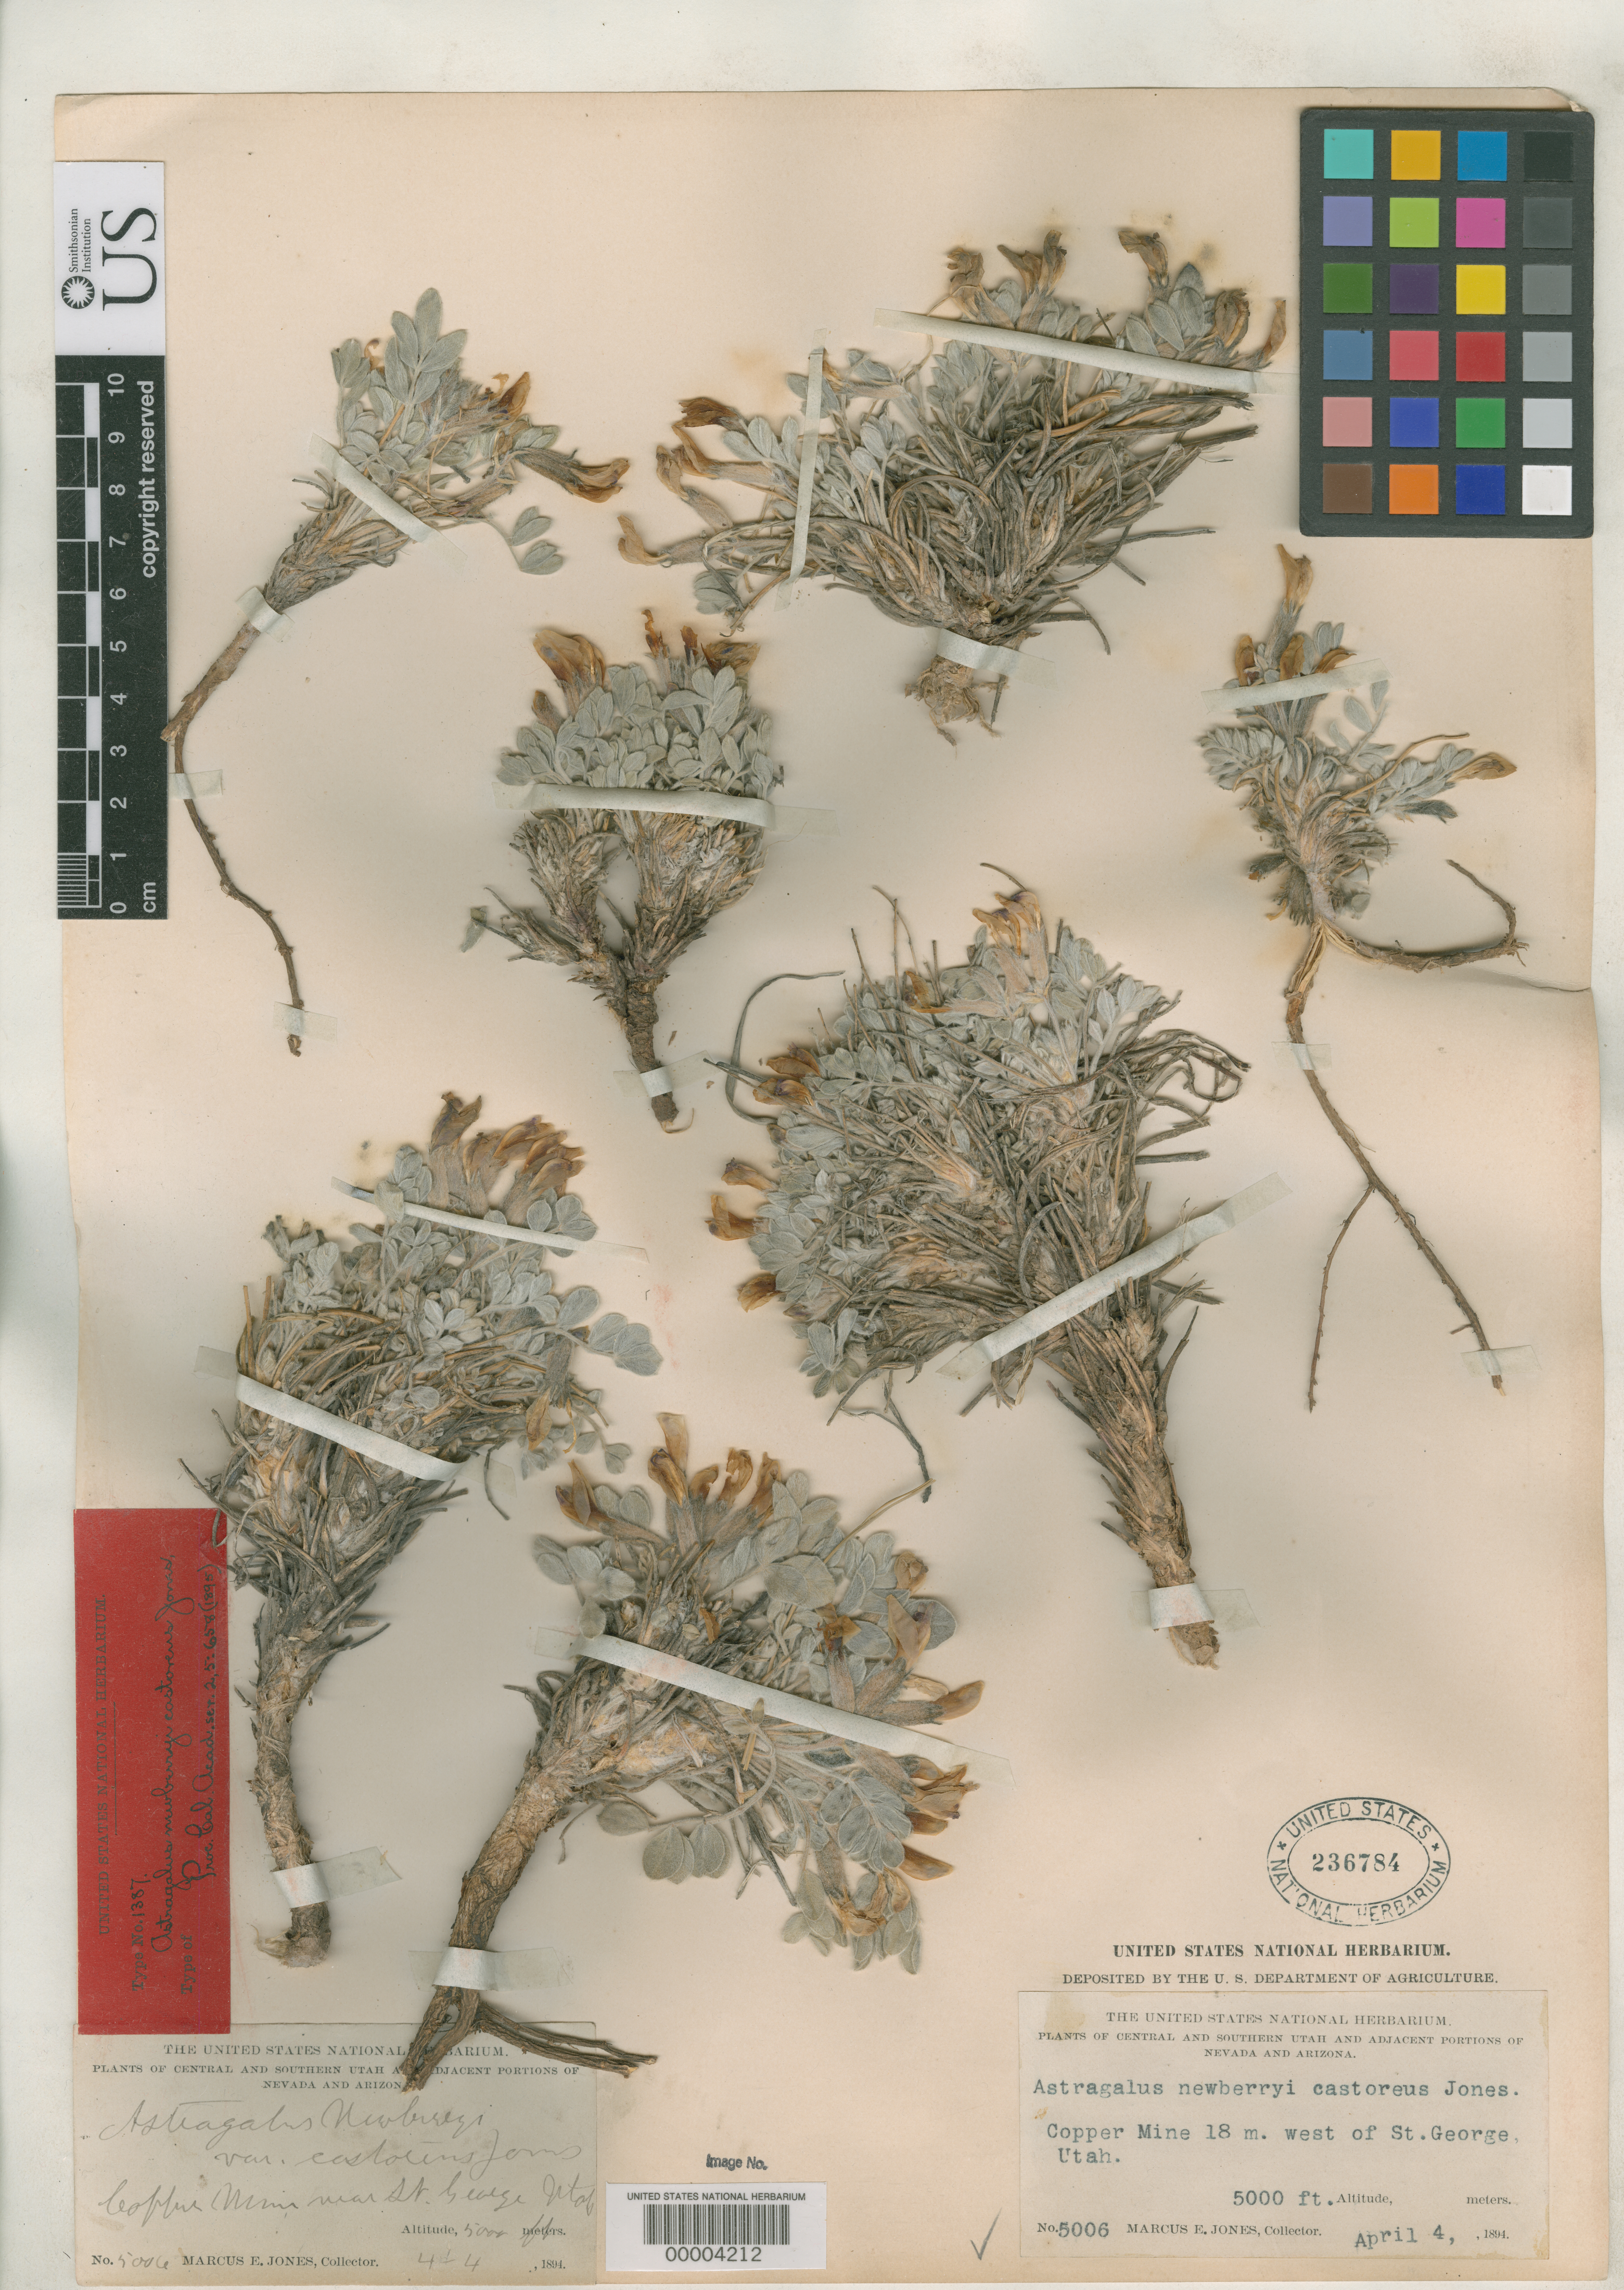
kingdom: Plantae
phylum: Tracheophyta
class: Magnoliopsida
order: Fabales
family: Fabaceae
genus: Astragalus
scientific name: Astragalus newberryi var. castoreus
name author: M.E. Jones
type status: Isotype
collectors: M. E. Jones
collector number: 5006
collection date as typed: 04 Apr 1894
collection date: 1894-04-04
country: United States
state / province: Utah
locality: Copper mine, 18 mi W of St. George.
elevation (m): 1524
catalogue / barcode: US 236784